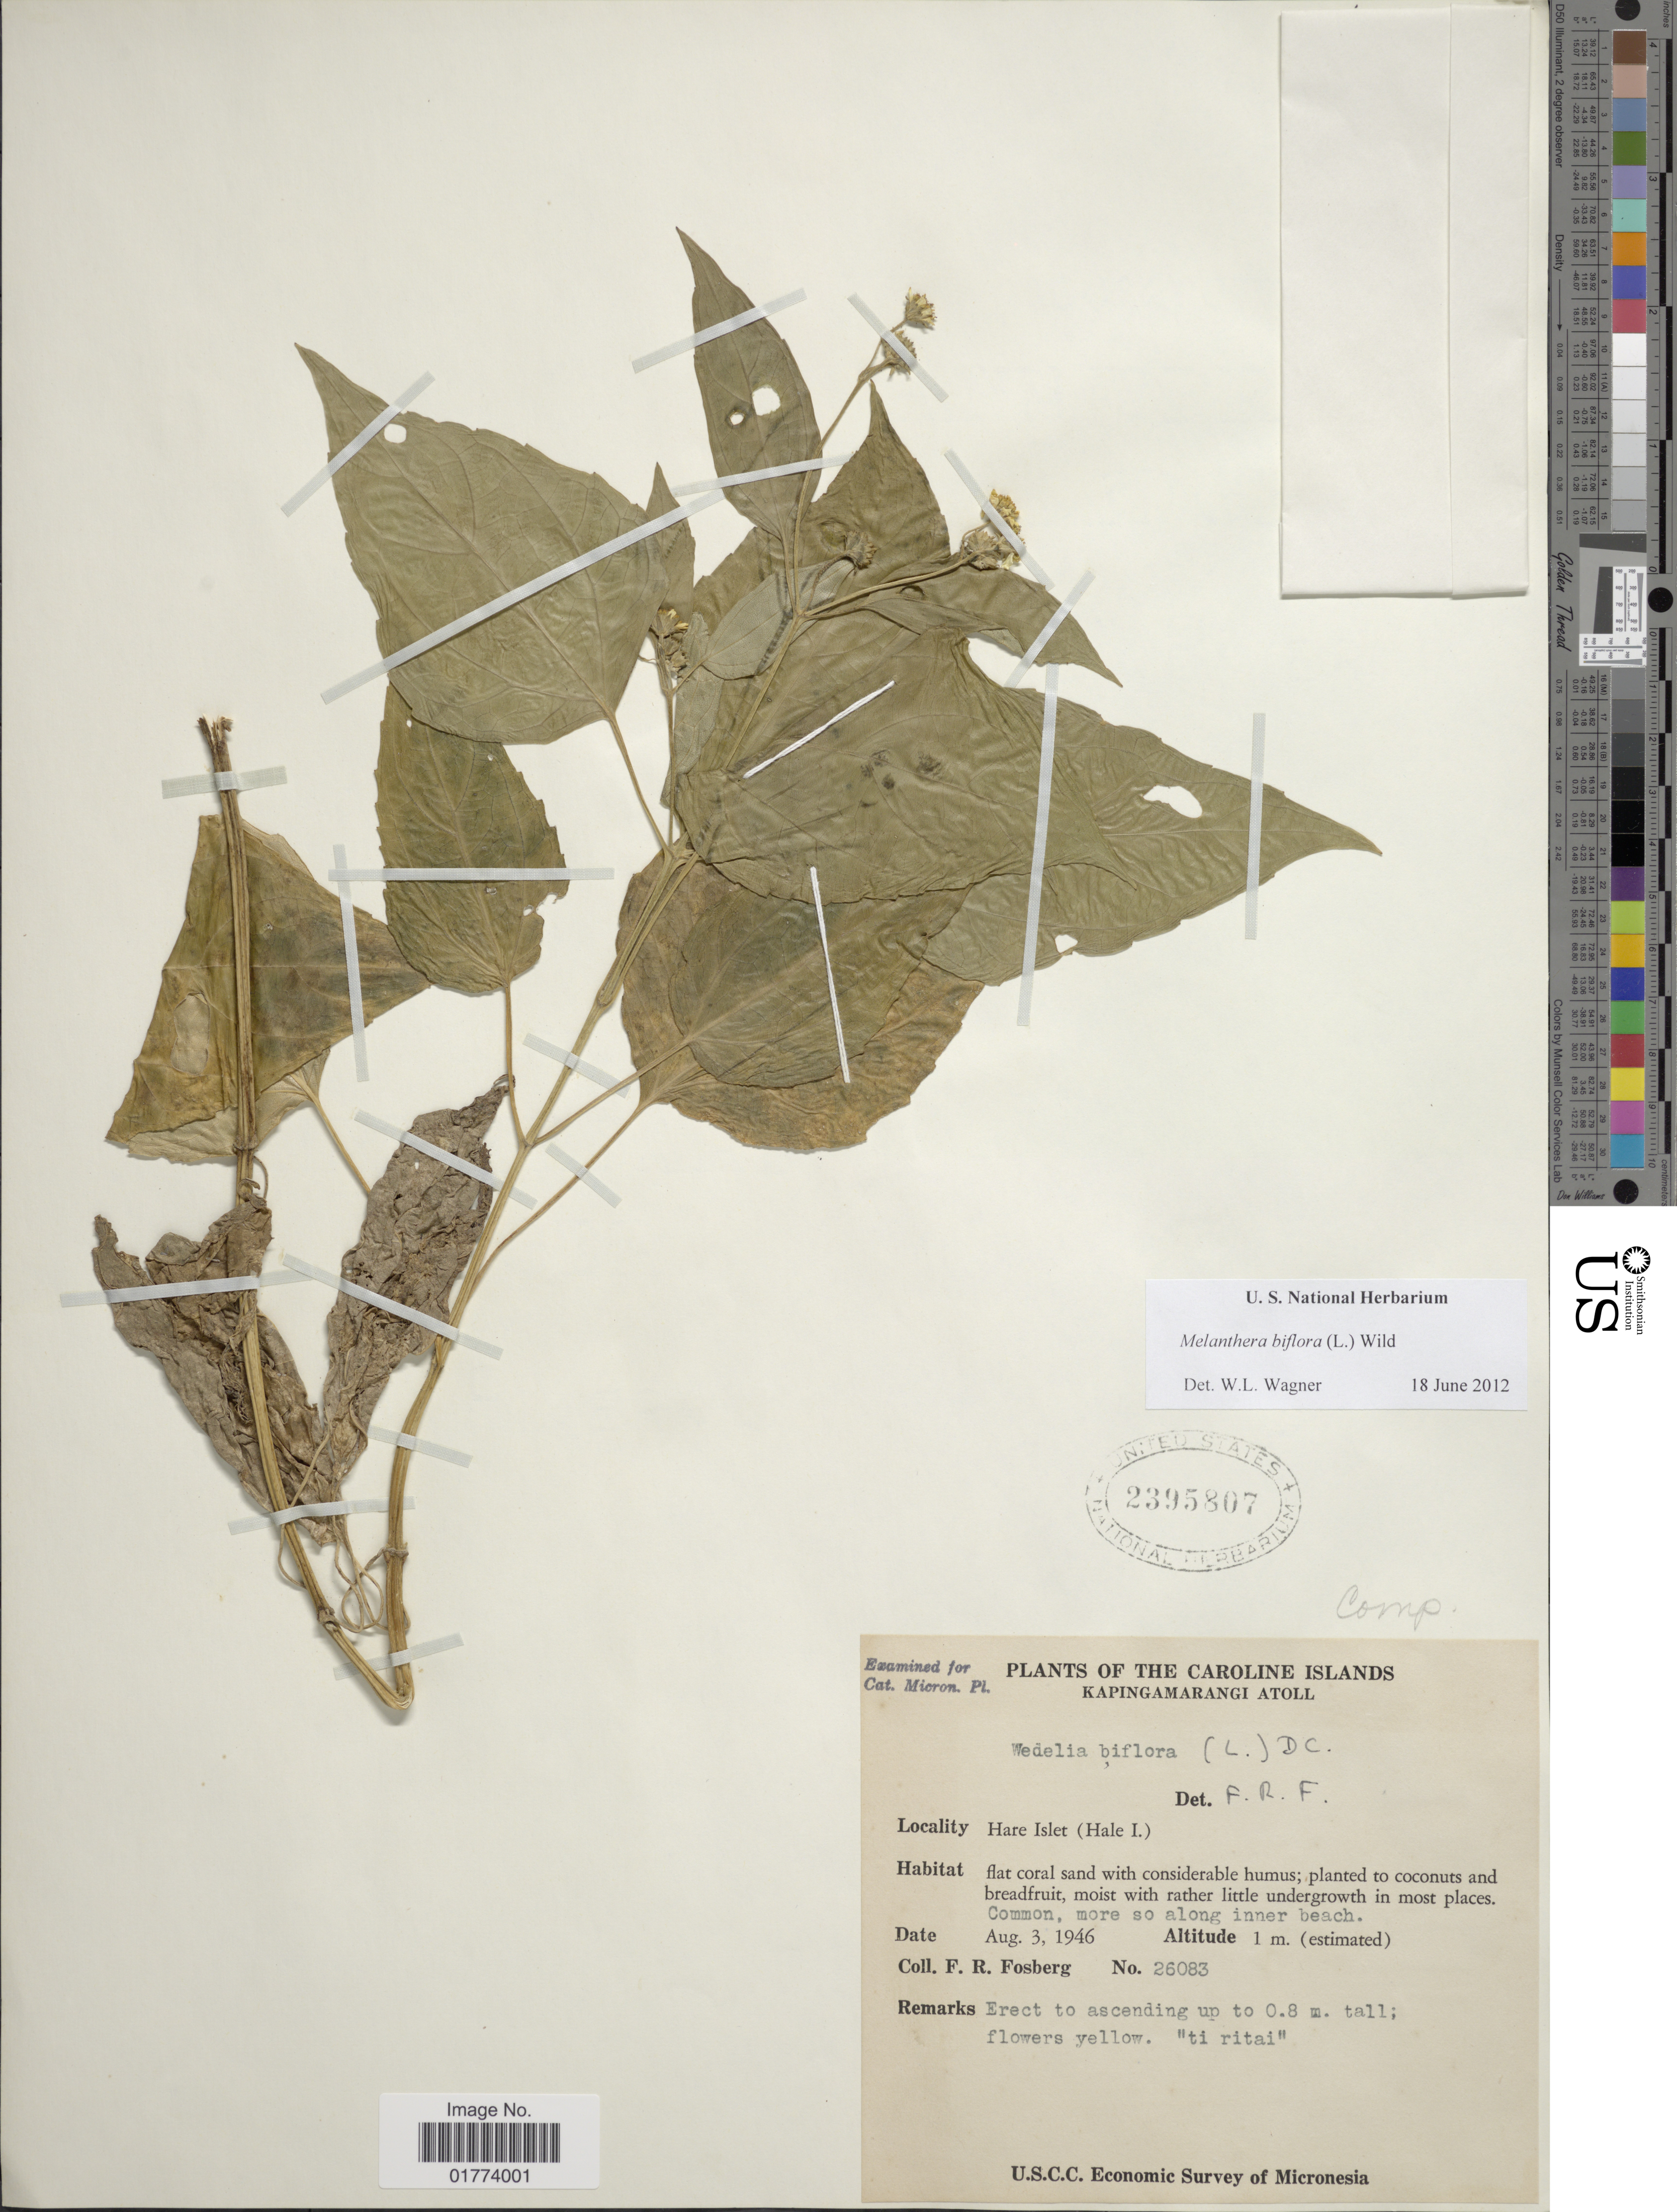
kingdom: Plantae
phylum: Tracheophyta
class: Magnoliopsida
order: Asterales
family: Asteraceae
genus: Wollastonia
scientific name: Wollastonia biflora var. biflora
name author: (L.) DC.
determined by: Wagner, W. L., (BOT), Smithsonian Institution - National Museum of Natural History (UNITED STATES)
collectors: F. R. Fosberg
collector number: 26083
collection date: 1946-08-03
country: Micronesia, Federated States of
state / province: Pohnpei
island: Kapingamarangi Atoll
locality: Caroline Islands, Kapingamarangi Atoll, Hare Islet (Hale I.)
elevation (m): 1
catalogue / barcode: US 2395807